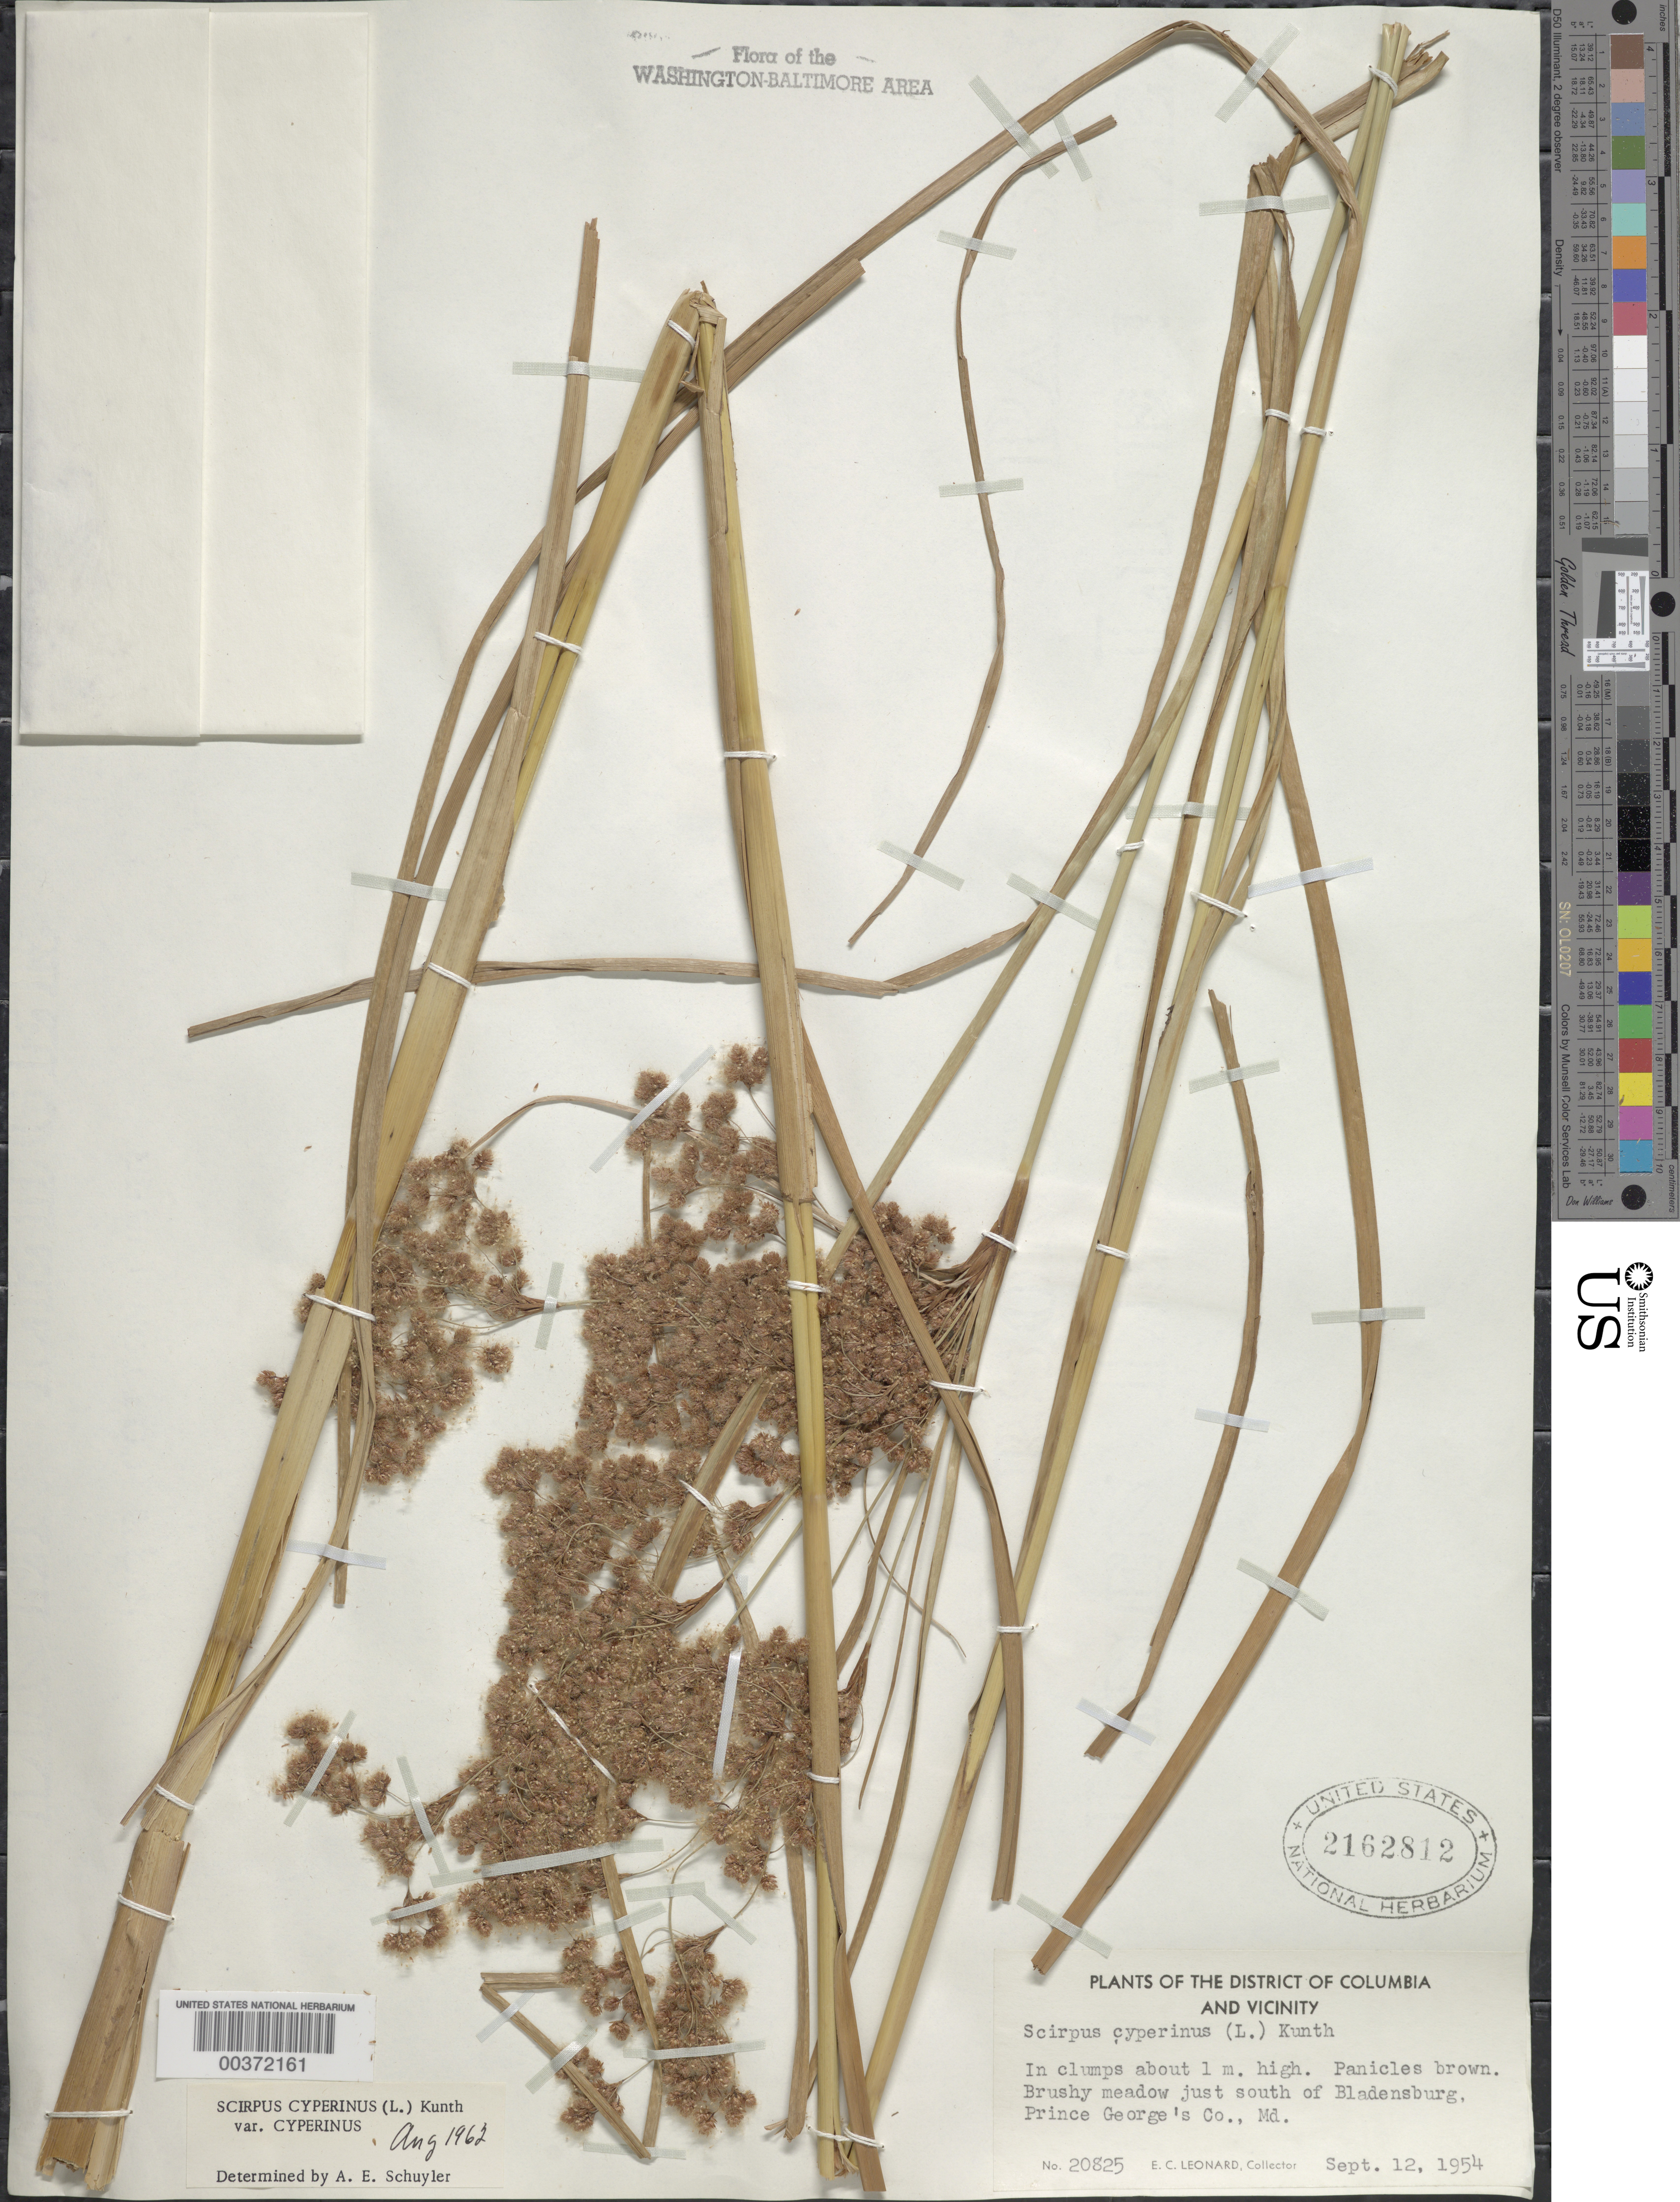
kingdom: Plantae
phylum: Tracheophyta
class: Liliopsida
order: Poales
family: Cyperaceae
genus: Scirpus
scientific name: Scirpus cyperinus var. cyperinus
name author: (L.) Kunth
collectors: E. C. Leonard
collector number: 20825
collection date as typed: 12 Sep 1954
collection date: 1954-09-12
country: United States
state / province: Maryland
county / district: Prince George's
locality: South of Bladensburg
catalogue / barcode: US 2162812